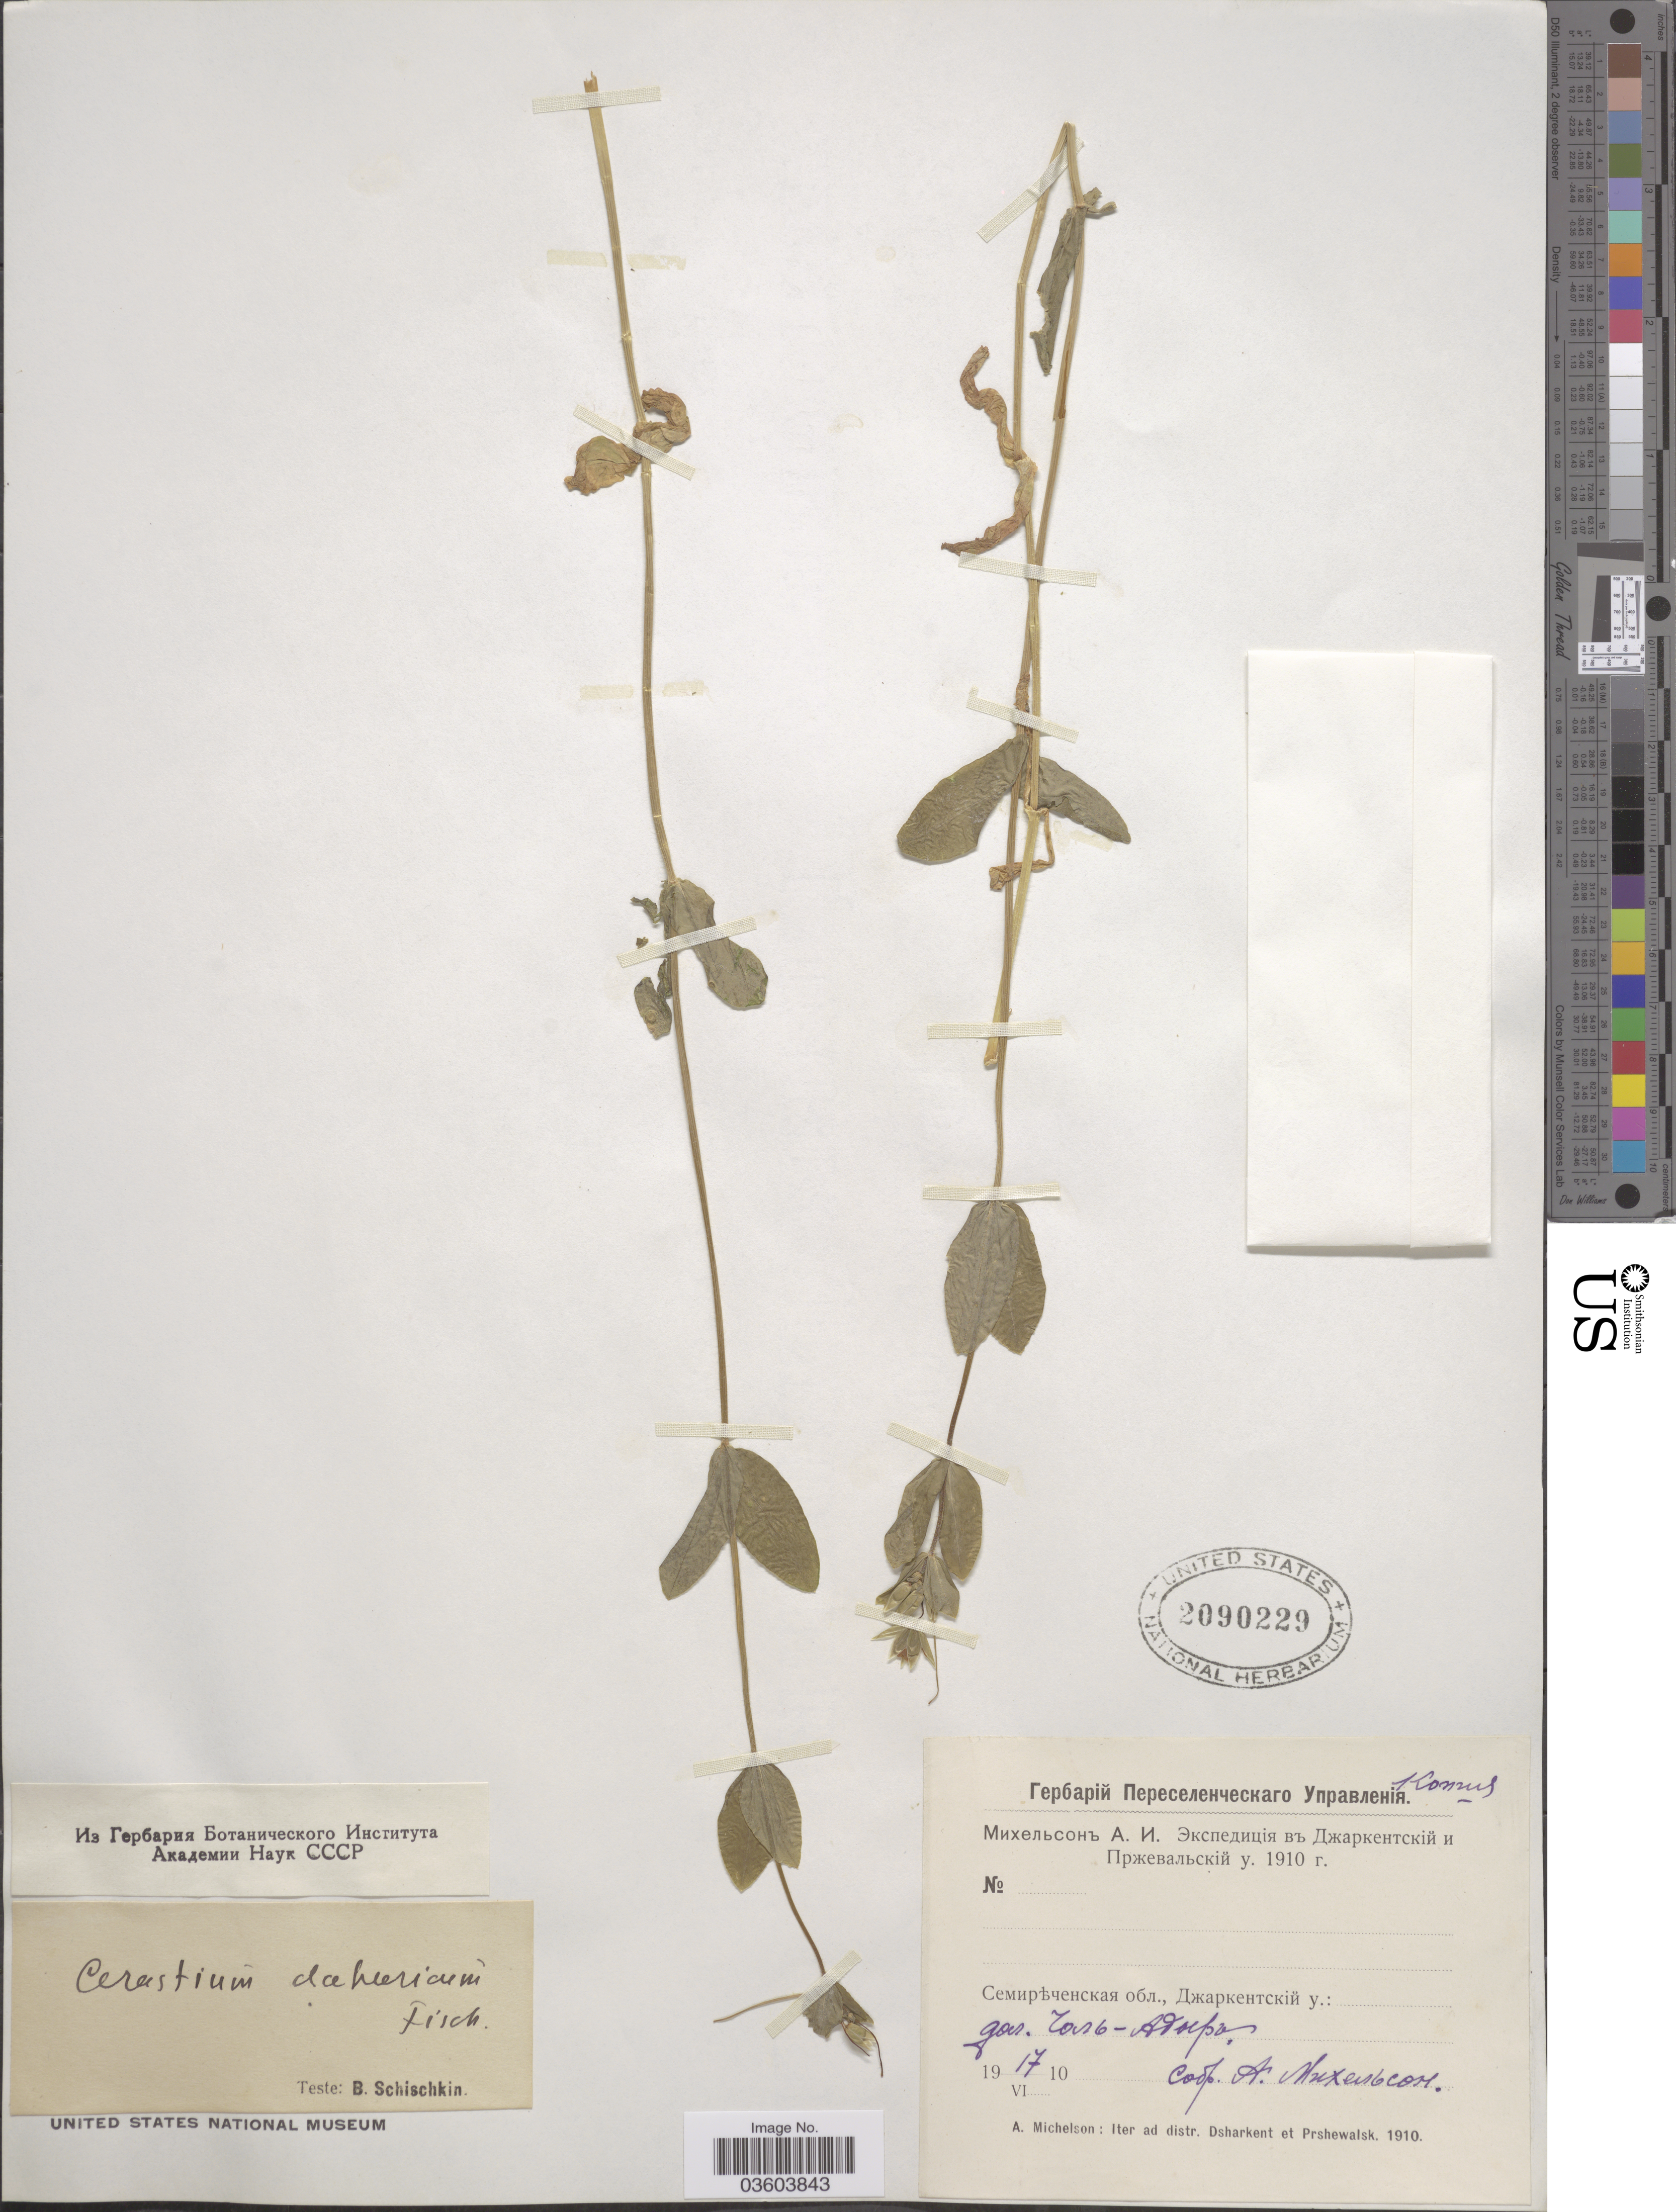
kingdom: Plantae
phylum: Tracheophyta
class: Magnoliopsida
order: Caryophyllales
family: Caryophyllaceae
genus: Cerastium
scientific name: Cerastium davuricum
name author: Fisch. ex Spreng.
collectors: A. Michelson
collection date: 1910-06-17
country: Kazakhstan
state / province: Almaty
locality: Chol- Adyr. Iter ad distr. Dsharkent et Prshewalsk.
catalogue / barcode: US 2090229